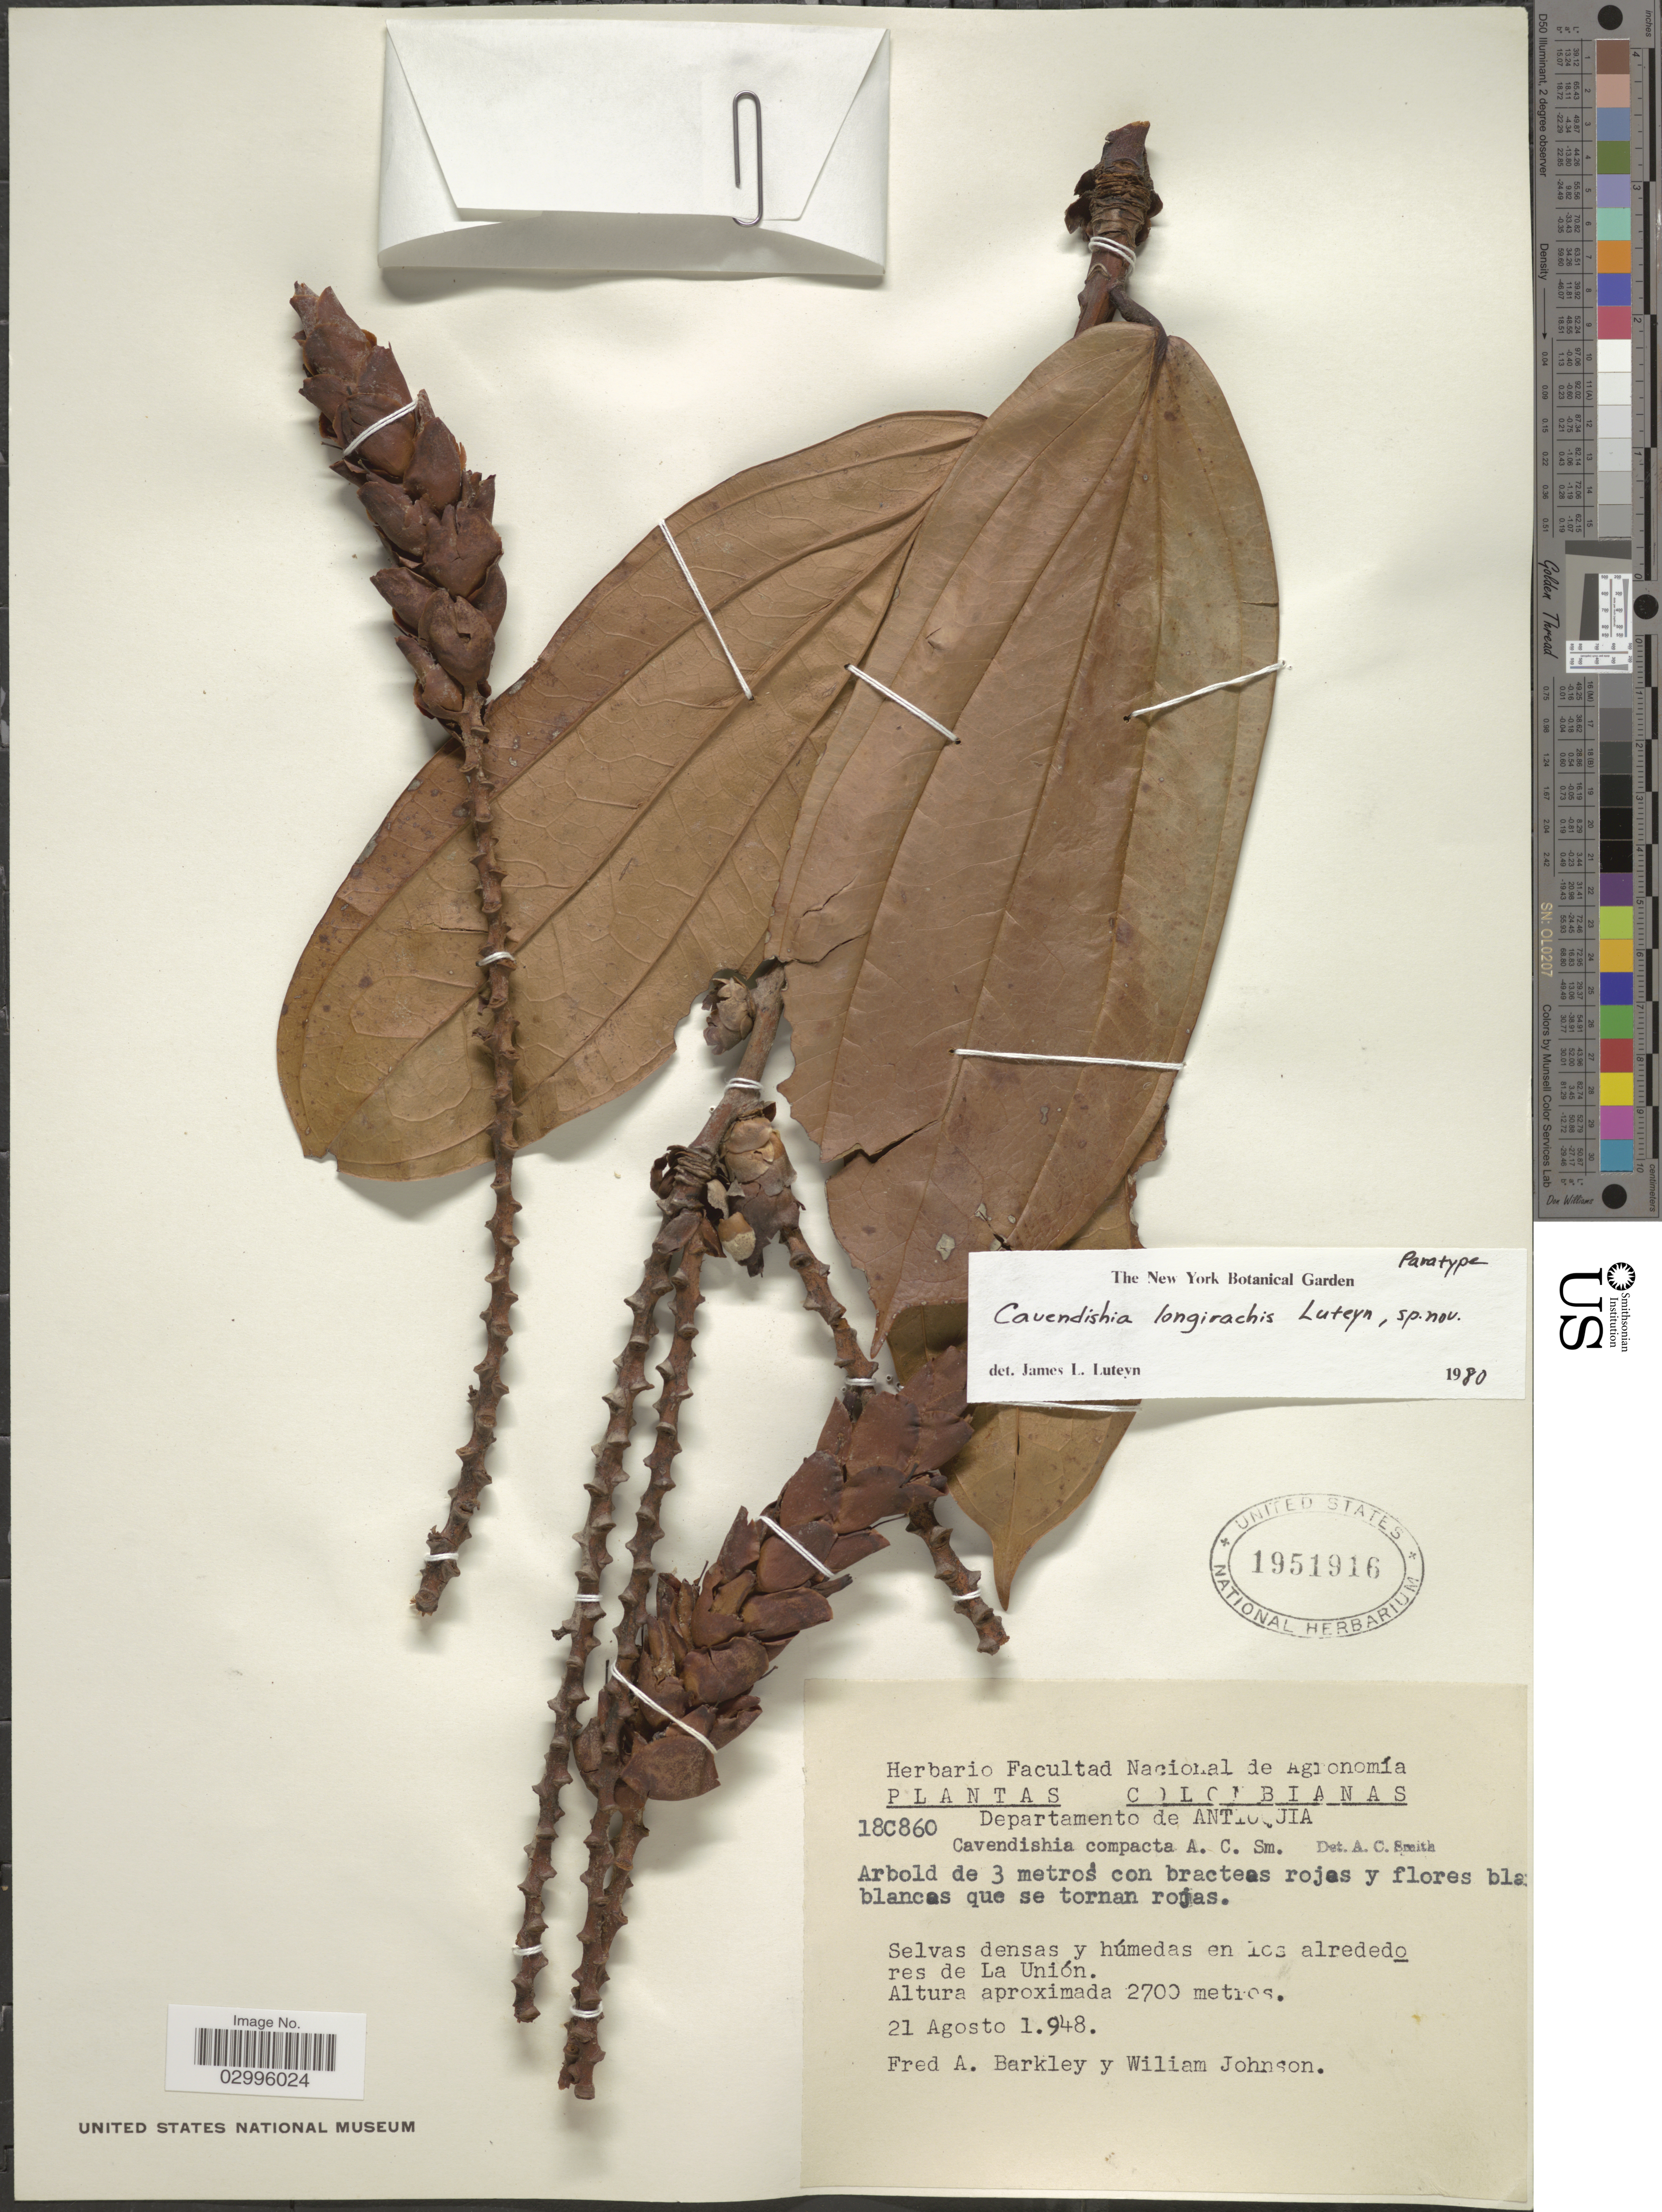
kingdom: Plantae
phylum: Tracheophyta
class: Magnoliopsida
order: Ericales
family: Ericaceae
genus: Cavendishia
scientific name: Cavendishia longirachis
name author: Luteyn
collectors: F. A. Barkley & W. M. Johnson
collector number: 18C860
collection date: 1948-08-21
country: Colombia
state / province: Antioquia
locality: Departamento de Antioquia. Selvas densas y húmedas en los alrededores de La Unión.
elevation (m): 2700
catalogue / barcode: US 1951916